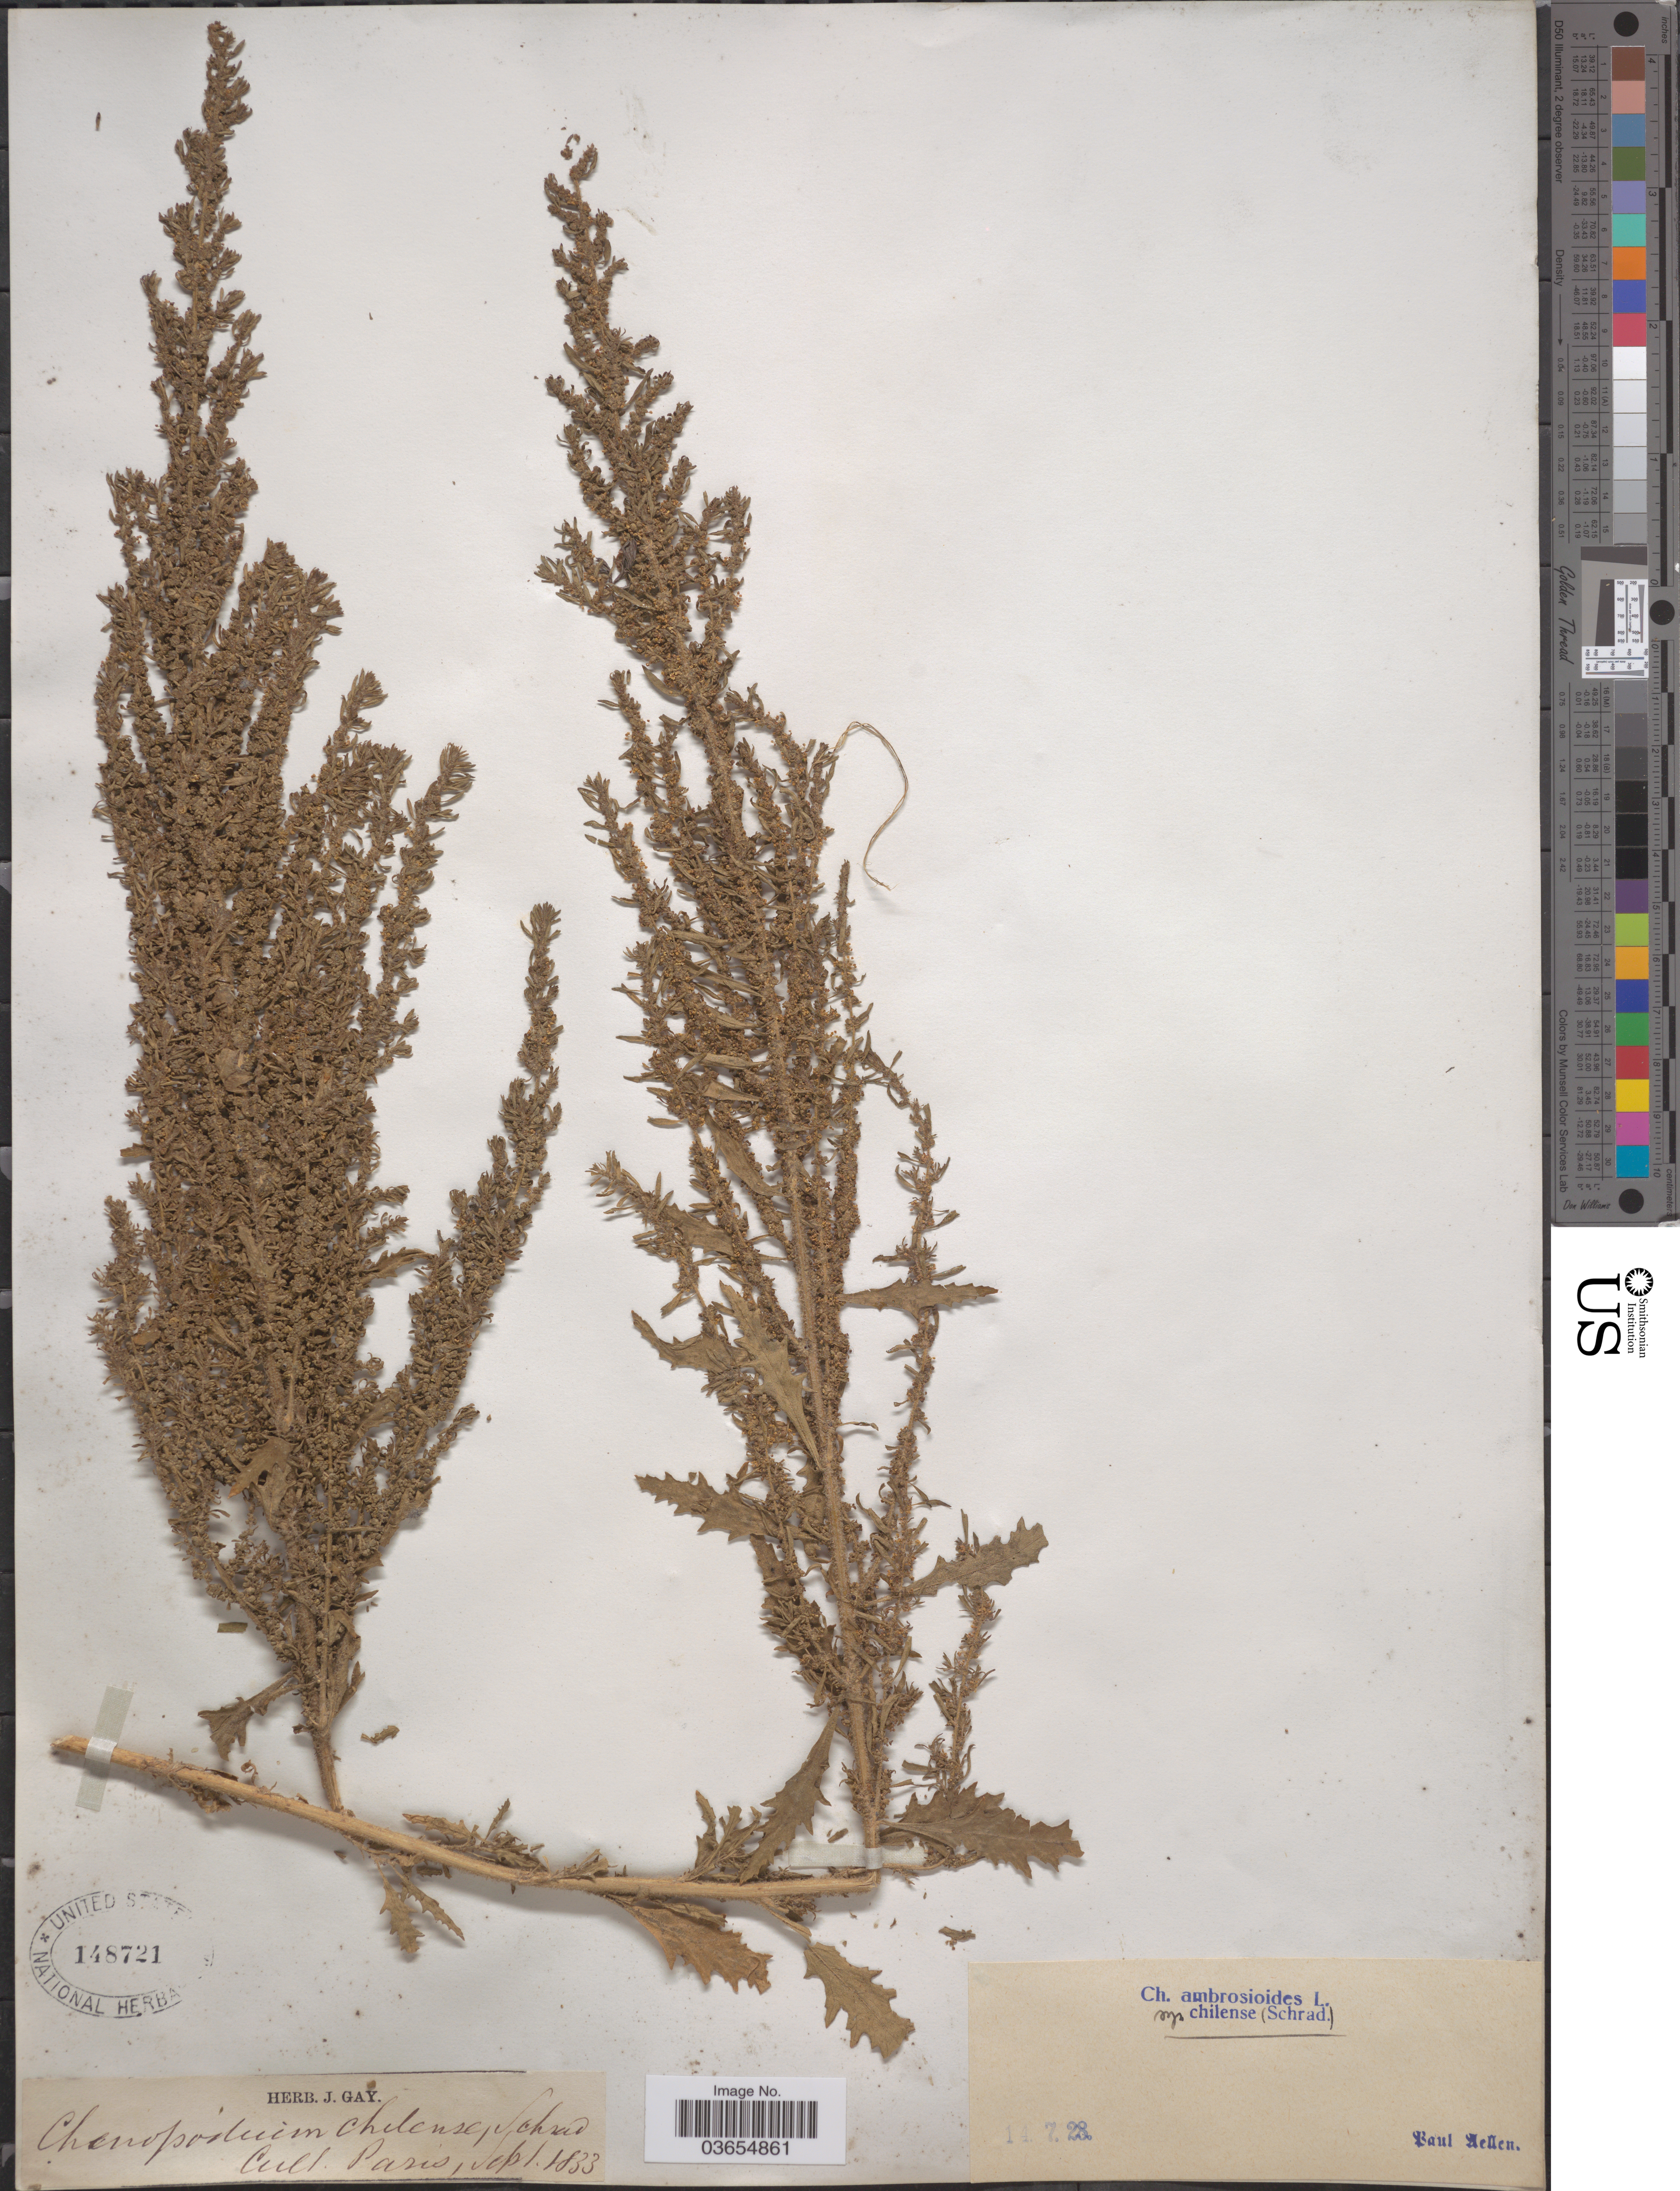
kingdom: Plantae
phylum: Tracheophyta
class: Magnoliopsida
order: Caryophyllales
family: Amaranthaceae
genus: Chenopodium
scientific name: Chenopodium ambrosioides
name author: L.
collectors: ex herb. J. Gay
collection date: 1833-09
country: France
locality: Cult. Paris.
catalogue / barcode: US 148721